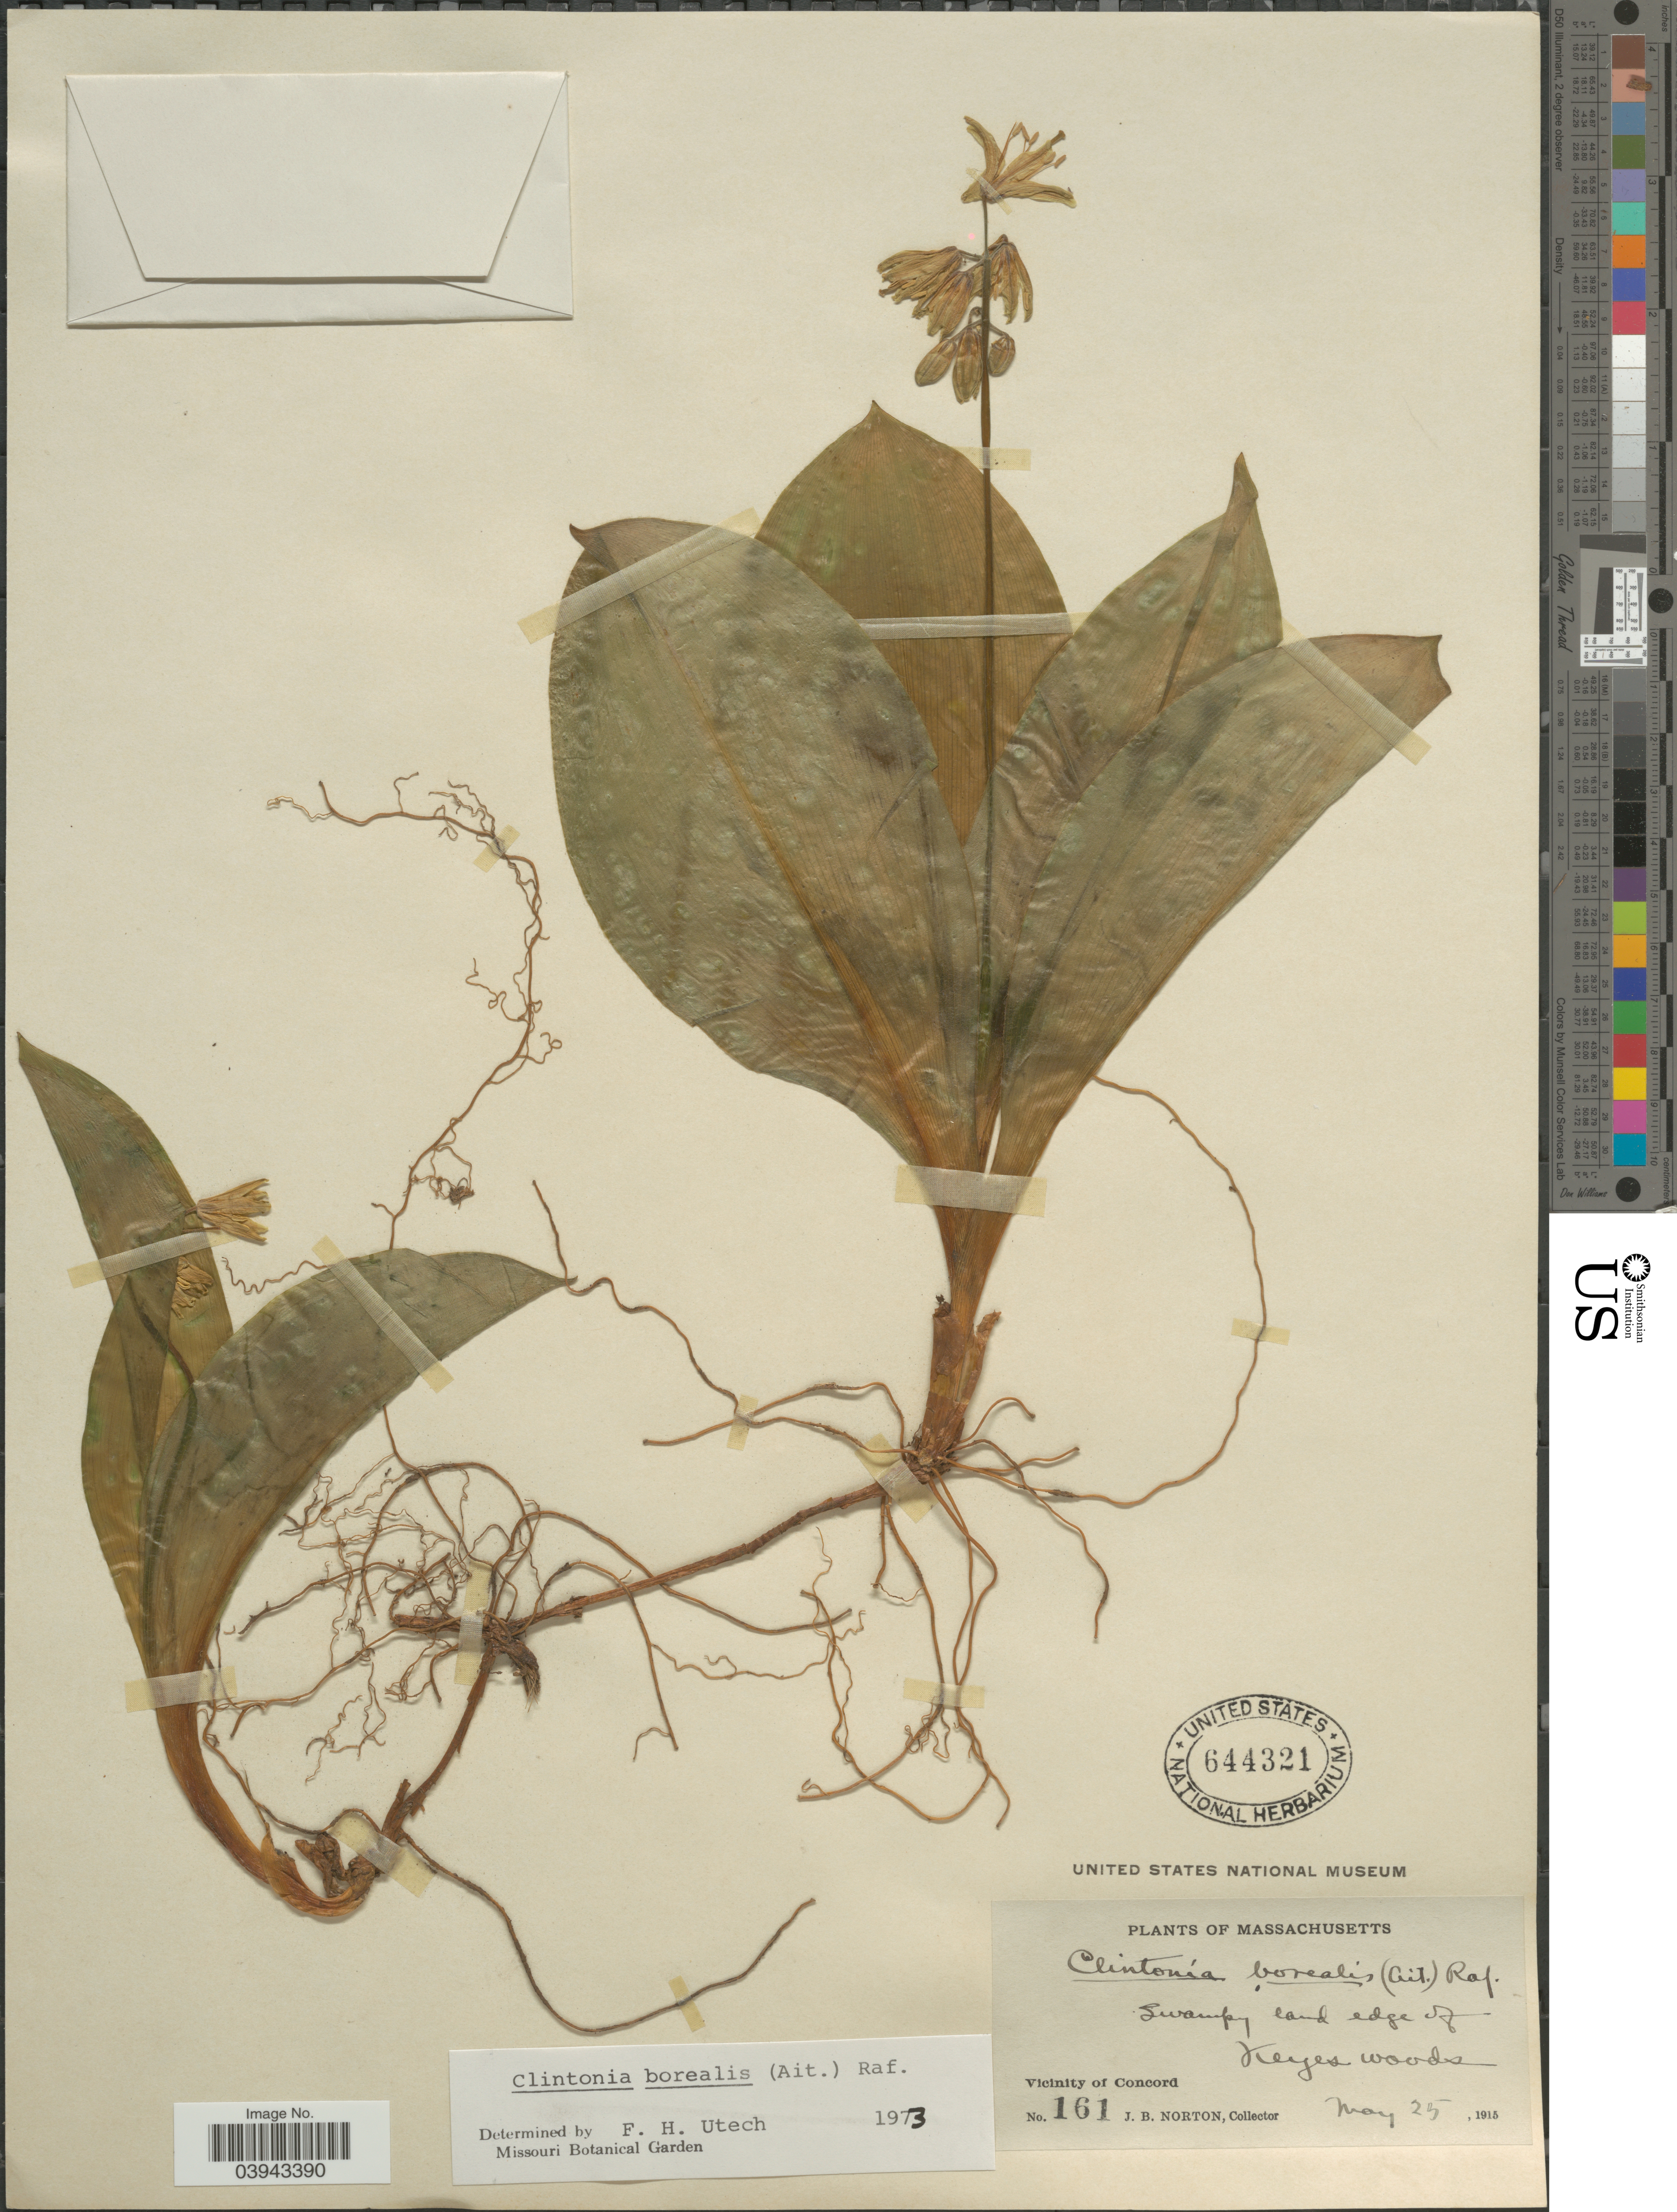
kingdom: Plantae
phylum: Tracheophyta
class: Liliopsida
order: Liliales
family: Liliaceae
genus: Clintonia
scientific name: Clintonia borealis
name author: (Aiton) Raf.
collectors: J. B. Norton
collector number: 161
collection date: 1915-05-25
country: United States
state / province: Massachusetts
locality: Swampy land edge of Keyes woods. Vicinity of Concord.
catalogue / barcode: US 644321